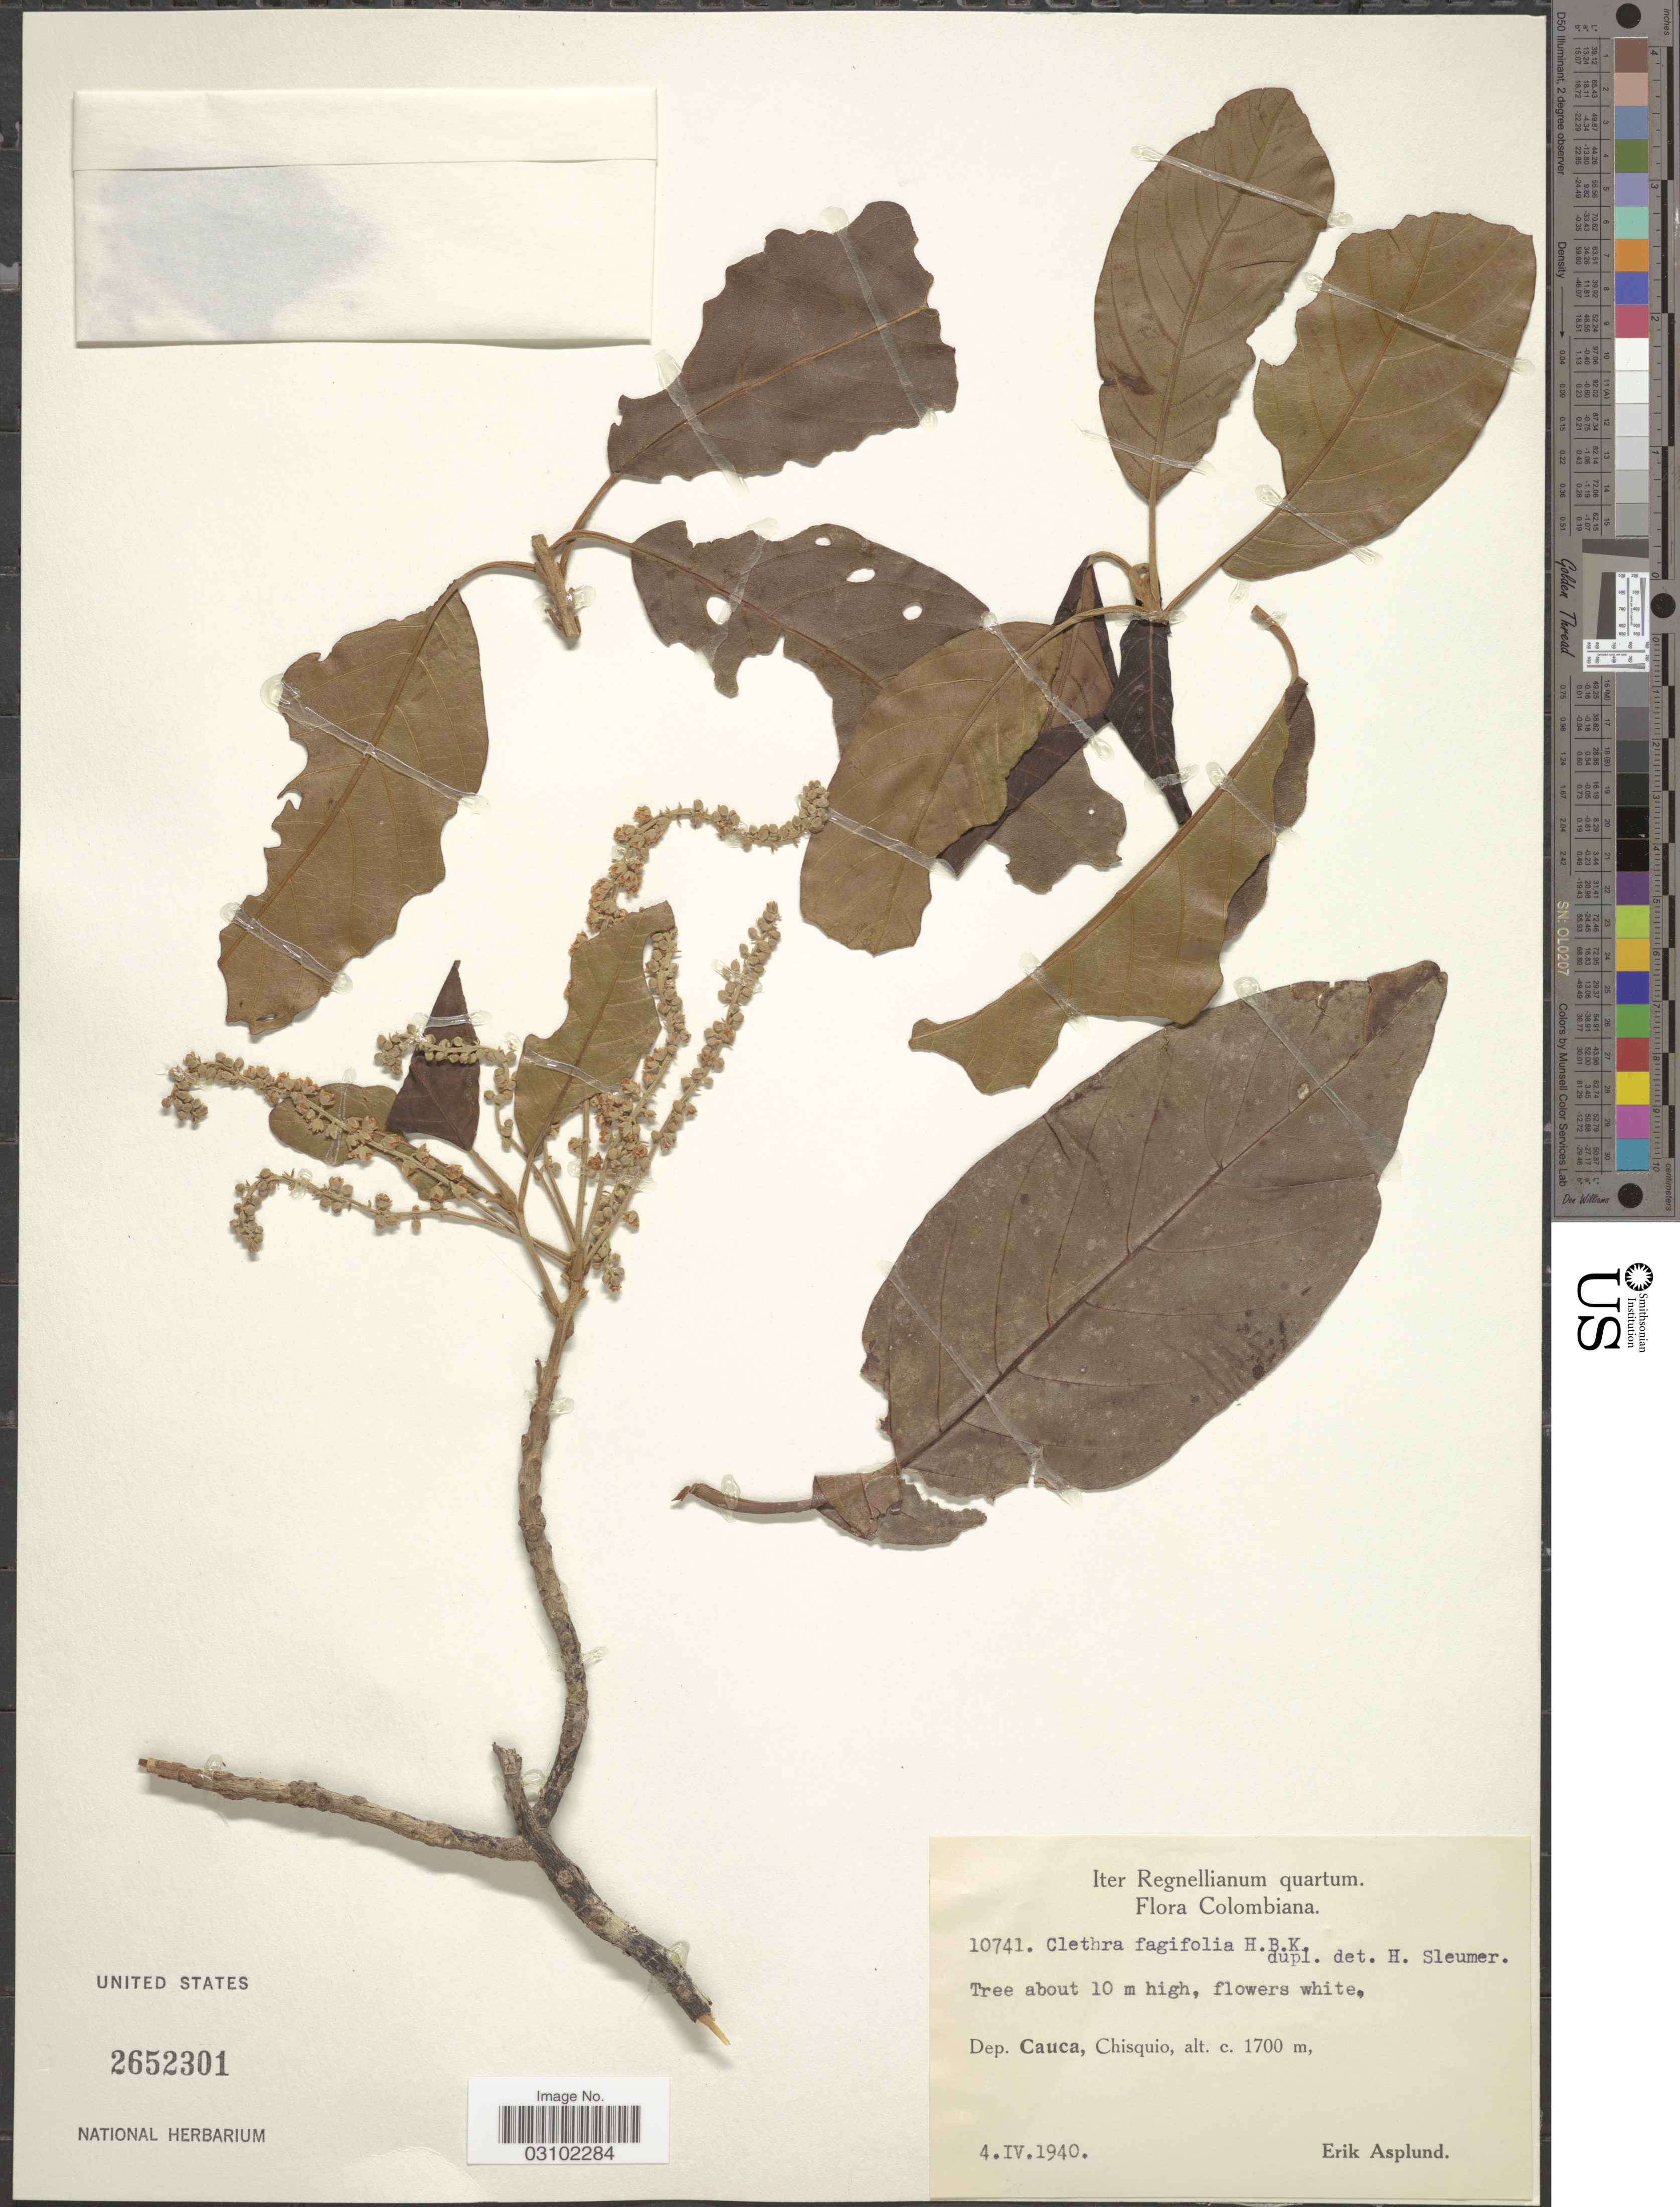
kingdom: Plantae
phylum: Tracheophyta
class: Magnoliopsida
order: Ericales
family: Clethraceae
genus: Clethra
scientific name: Clethra fagifolia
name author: Kunth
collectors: E. Asplund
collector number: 10741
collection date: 1940-04-04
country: Colombia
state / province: Cauca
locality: Dep. Cauca, Chisquio.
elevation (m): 1700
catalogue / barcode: US 2652301